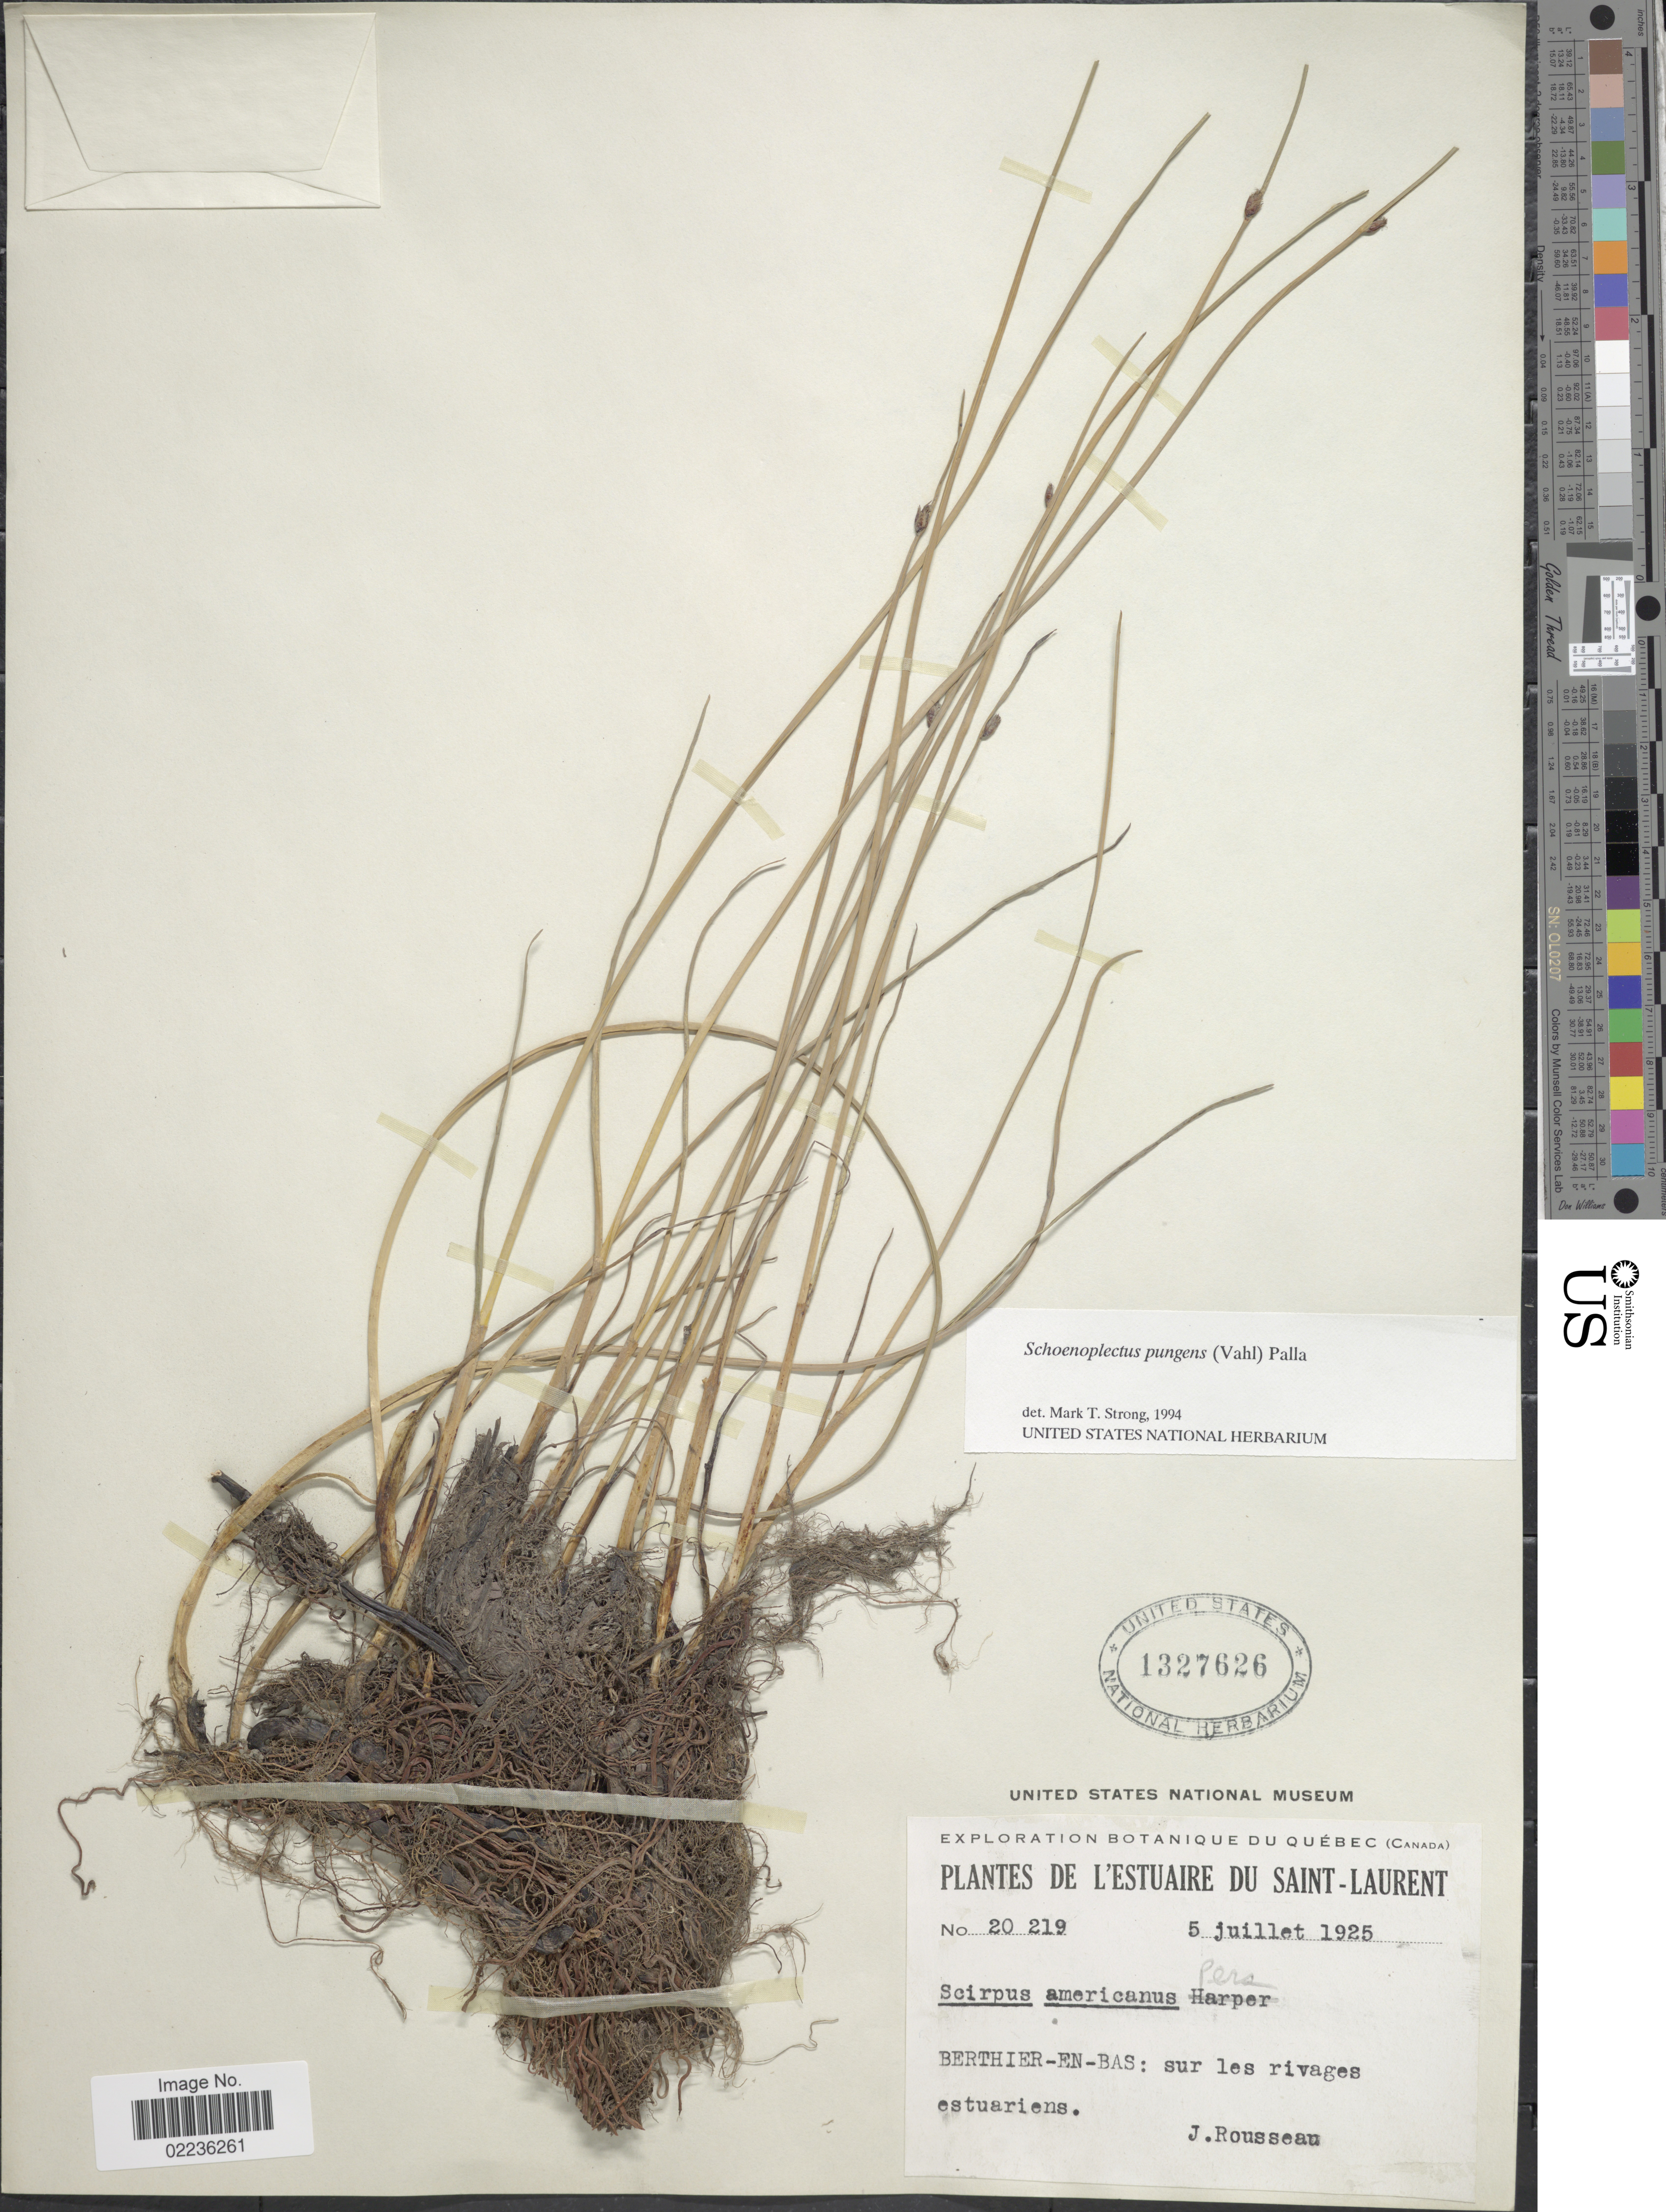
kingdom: Plantae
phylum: Tracheophyta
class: Liliopsida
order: Poales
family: Cyperaceae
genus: Schoenoplectus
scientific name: Schoenoplectus pungens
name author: (Vahl) Palla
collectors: J. Rousseau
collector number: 20219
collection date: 1925-07-05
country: Canada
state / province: Quebec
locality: De L'Estuaire Du Saint- Laurent. Berthier-En-Bas: sur les rivages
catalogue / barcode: US 1327626